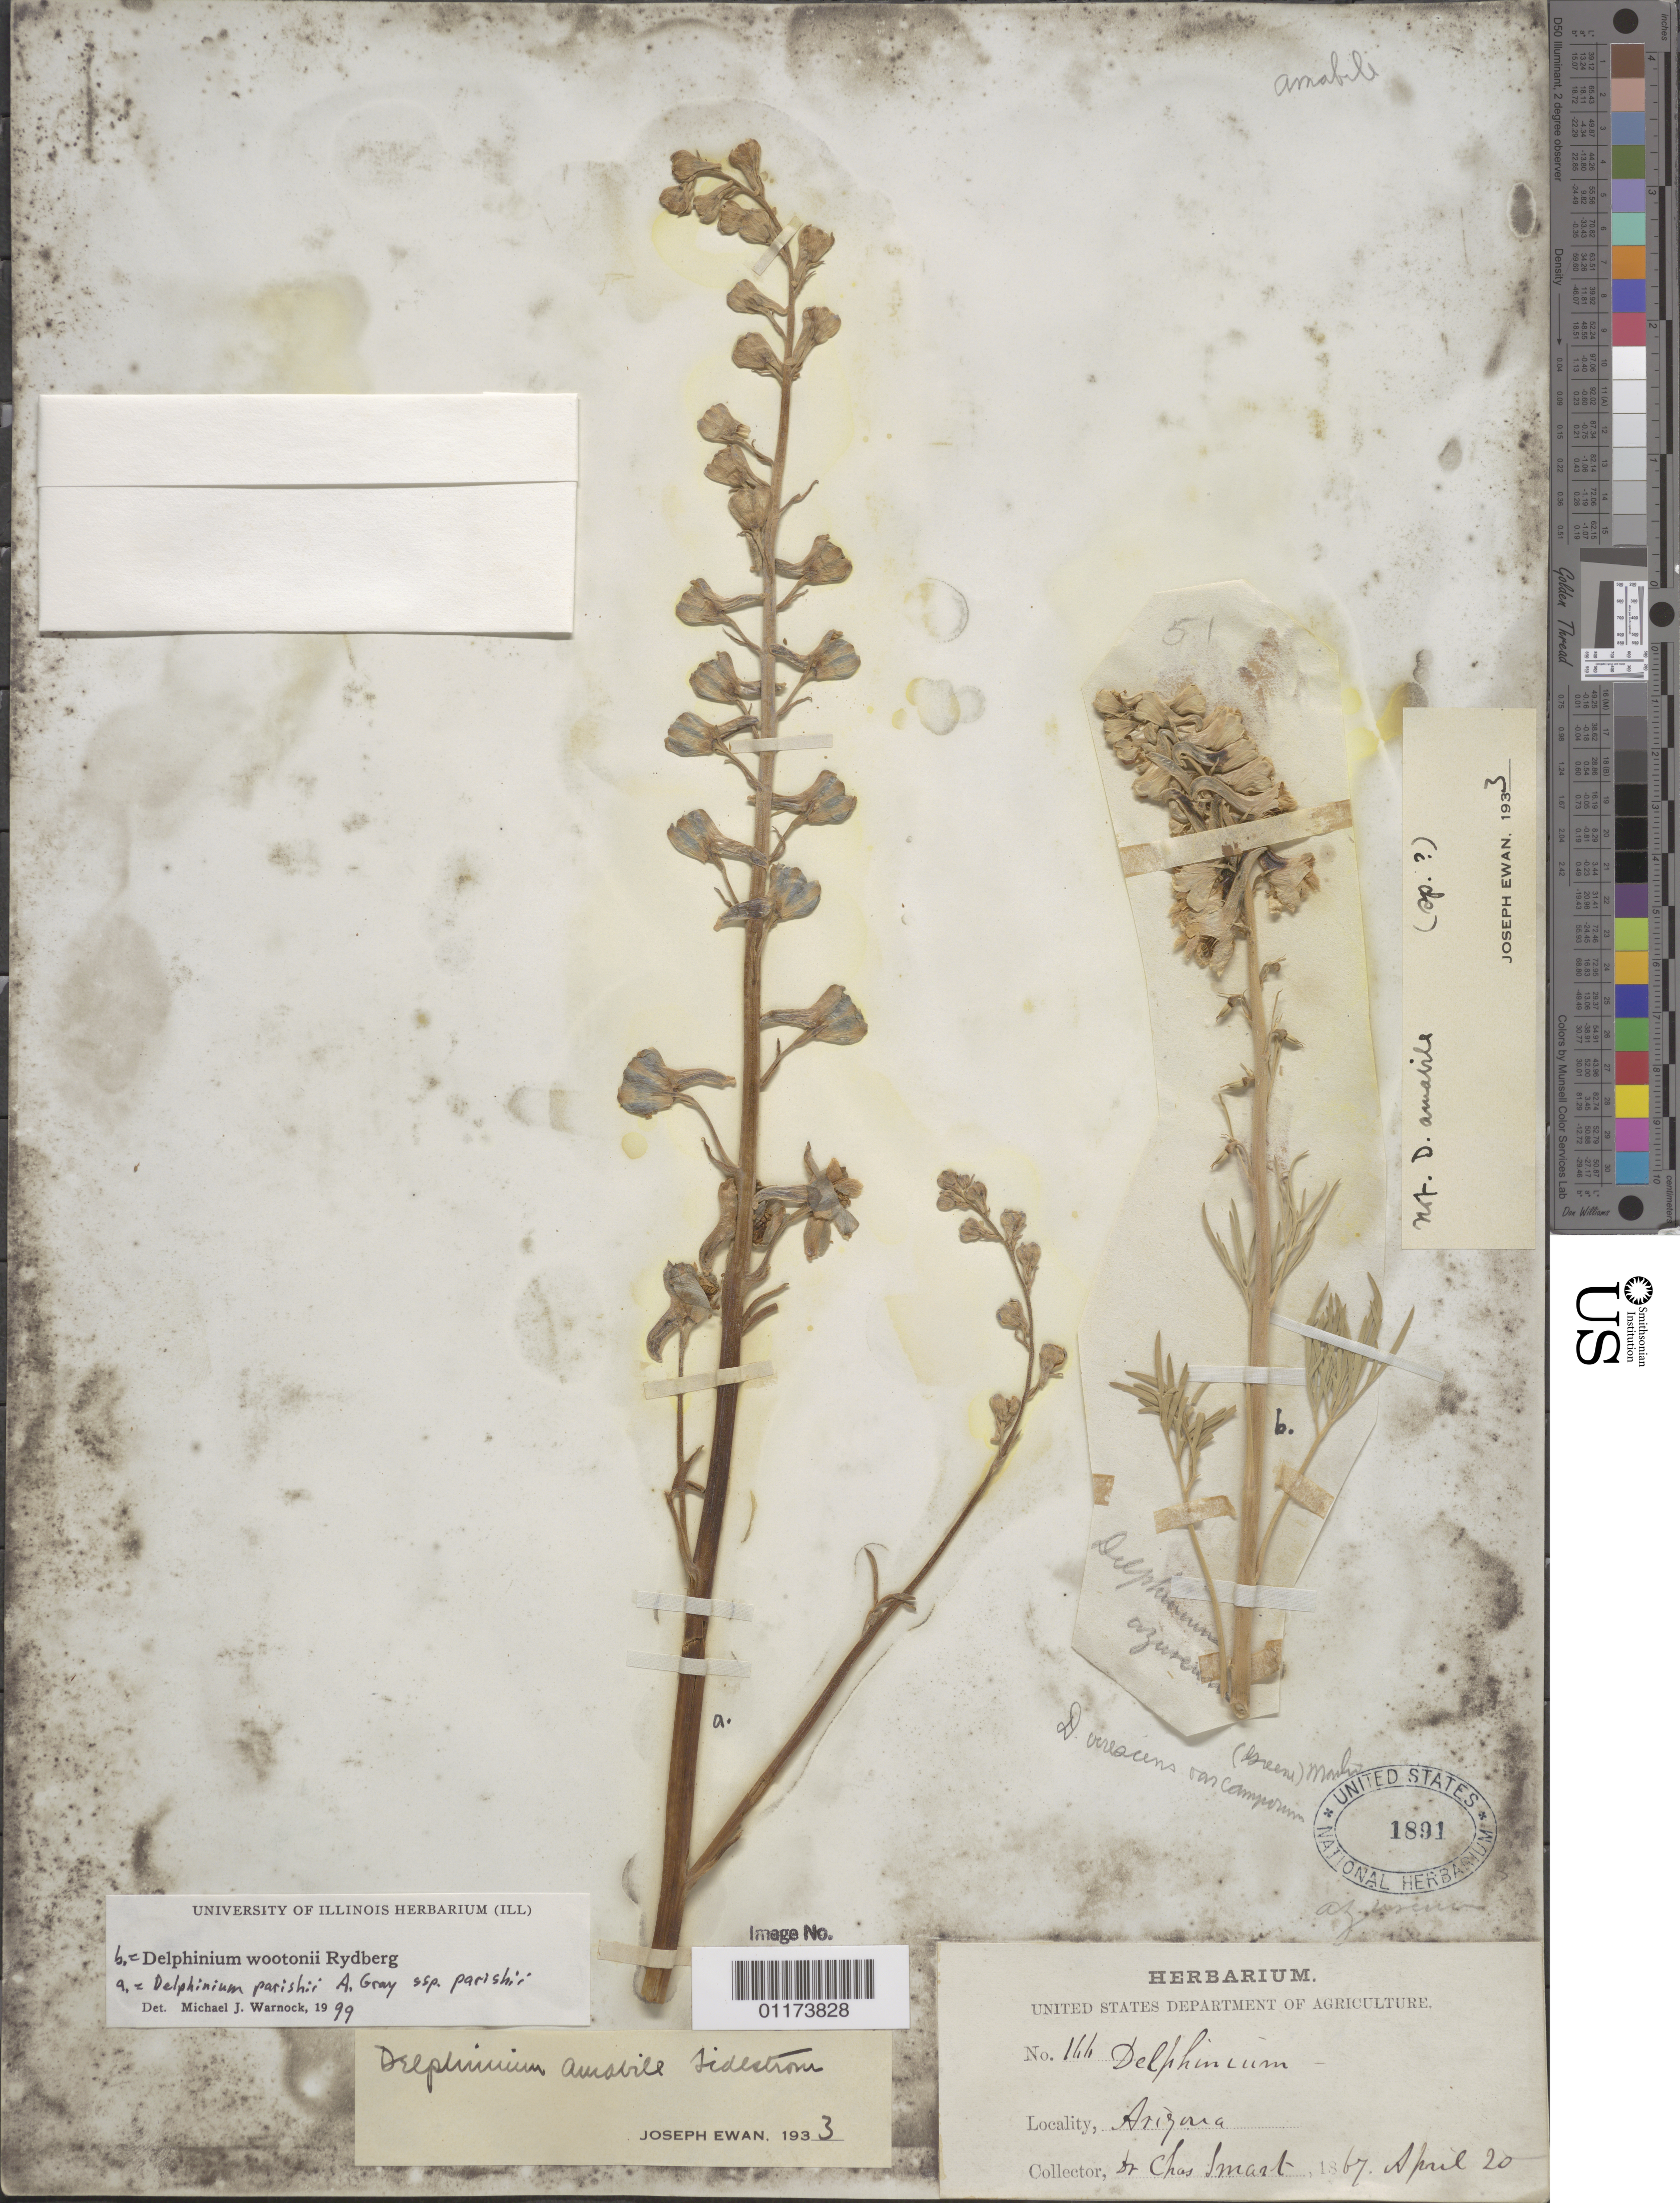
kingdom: Plantae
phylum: Tracheophyta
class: Magnoliopsida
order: Ranunculales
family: Ranunculaceae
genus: Delphinium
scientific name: Delphinium wootonii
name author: Rydb.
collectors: C. Smart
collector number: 166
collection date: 1867-04-20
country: United States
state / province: Arizona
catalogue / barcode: US 1891